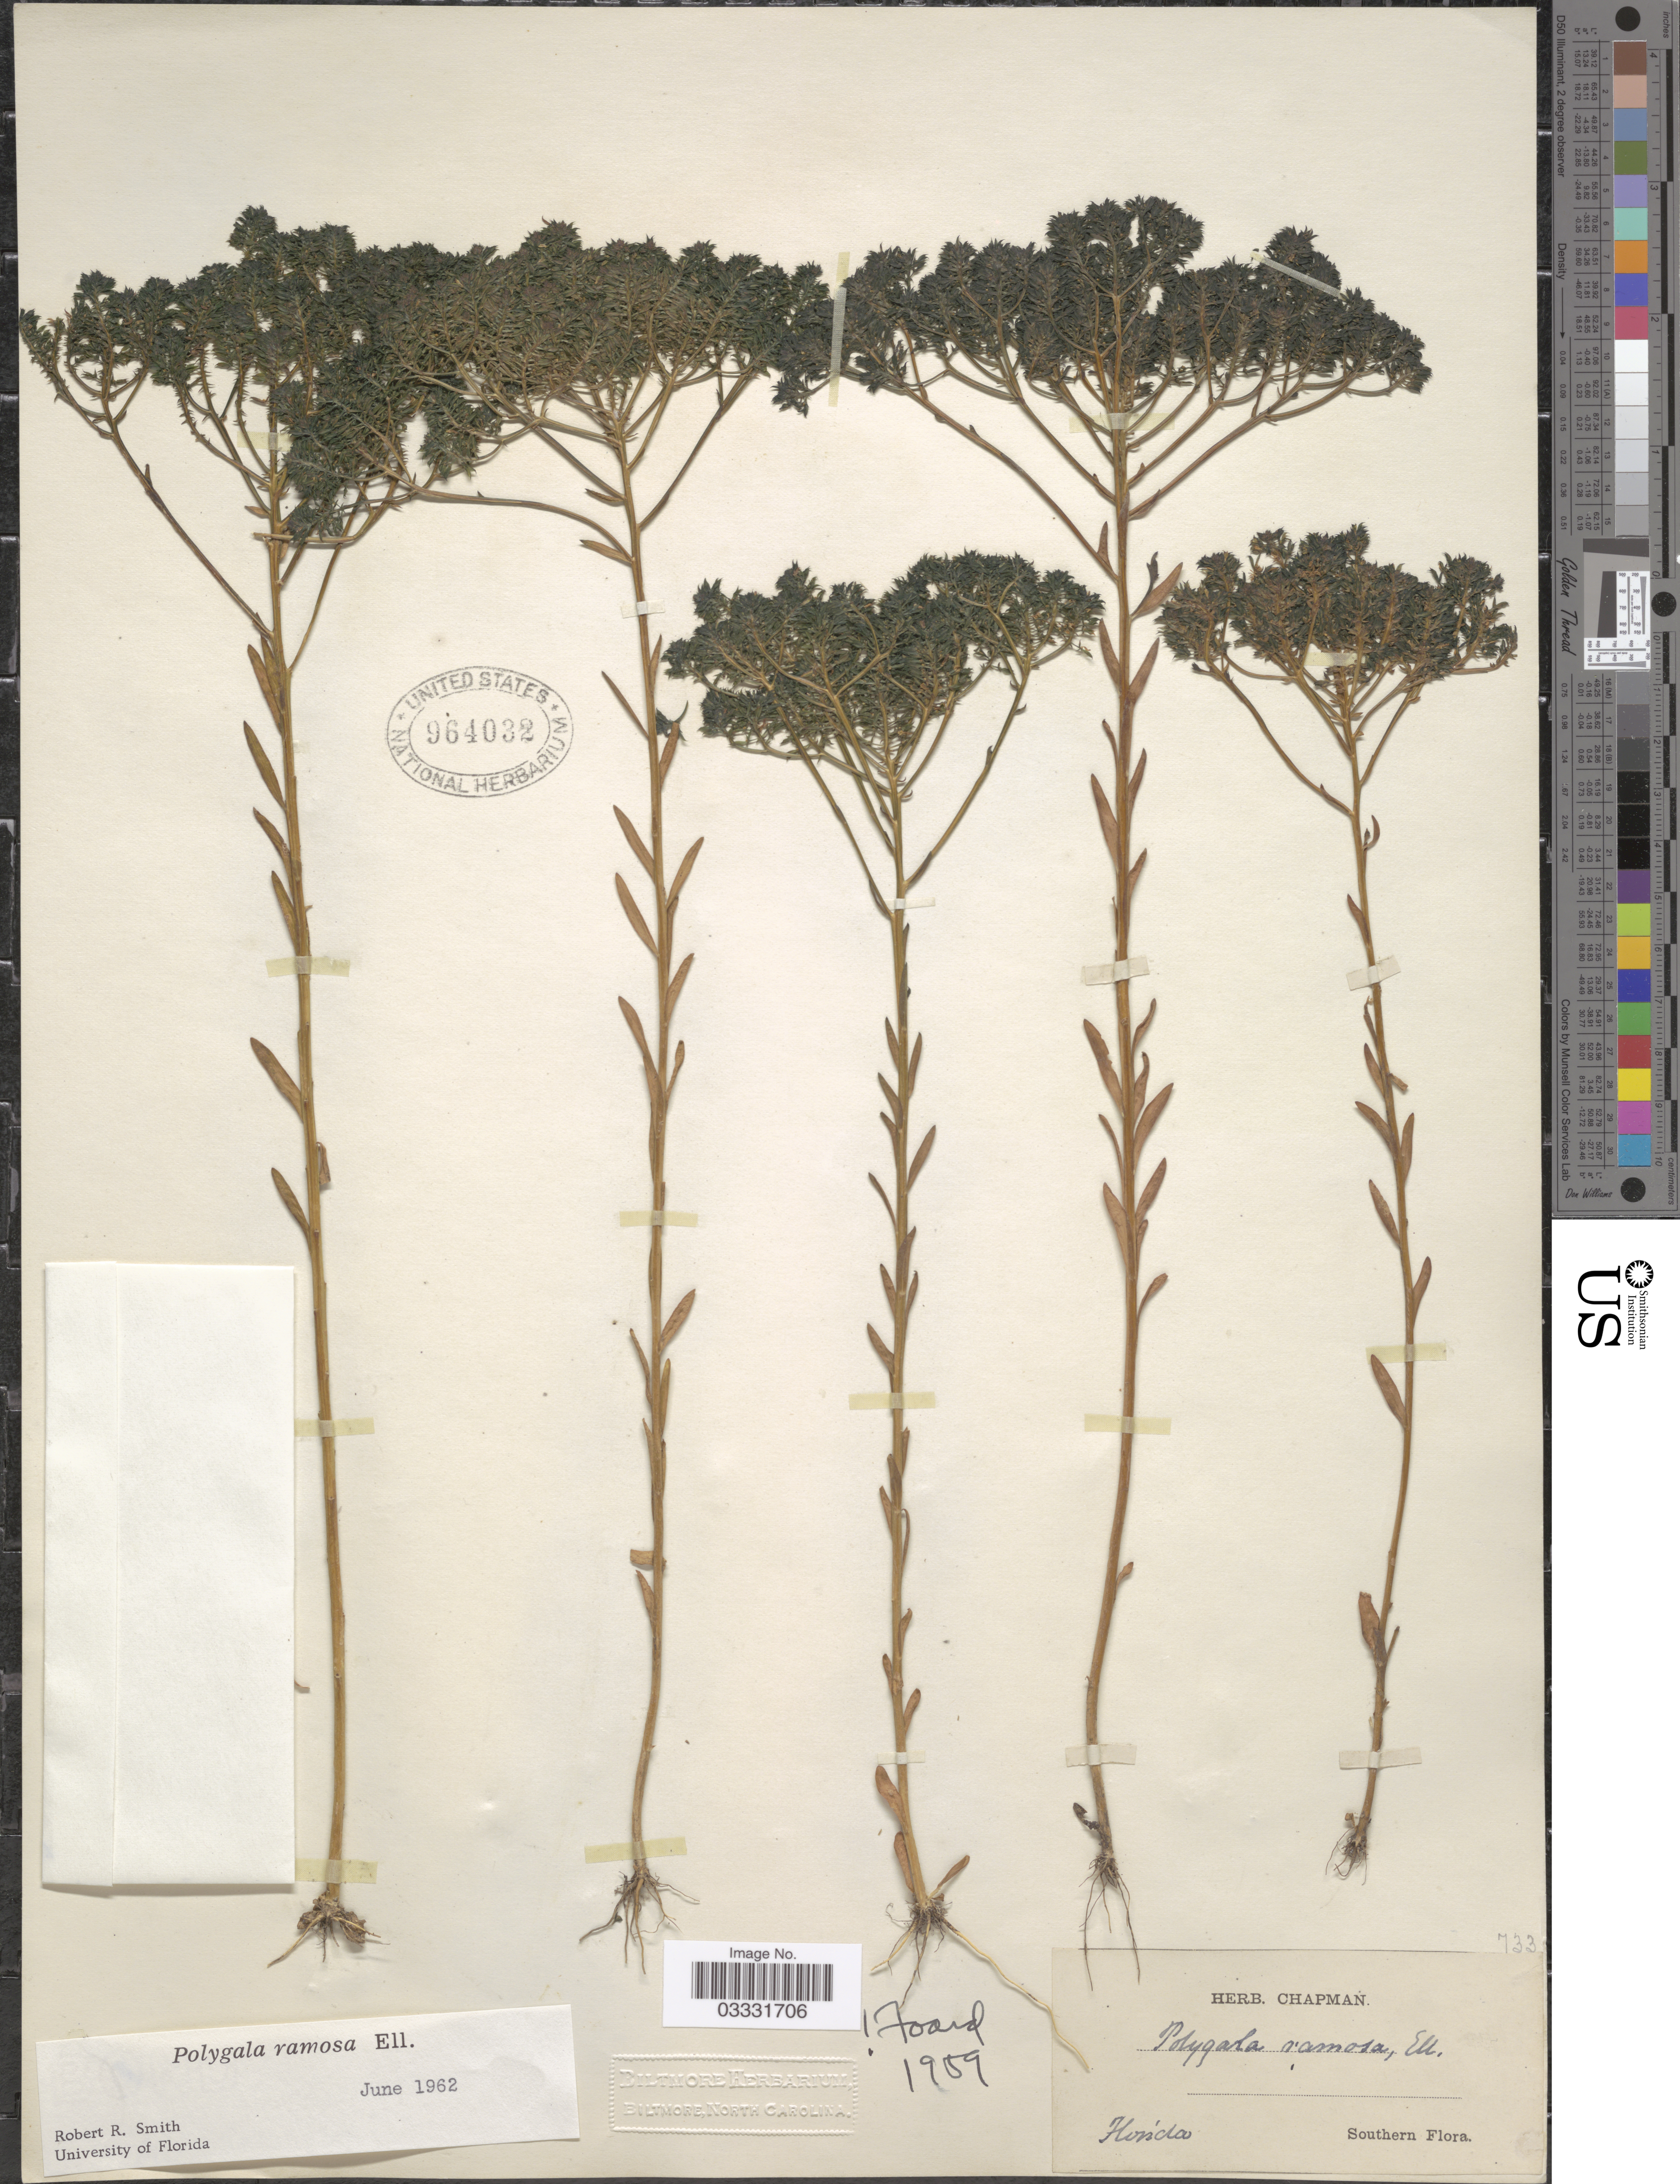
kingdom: Plantae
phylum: Tracheophyta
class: Magnoliopsida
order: Fabales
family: Polygalaceae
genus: Polygala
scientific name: Polygala ramosa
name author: Elliott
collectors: ex herb. Chapman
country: United States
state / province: Florida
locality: Southern.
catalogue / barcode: US 964032